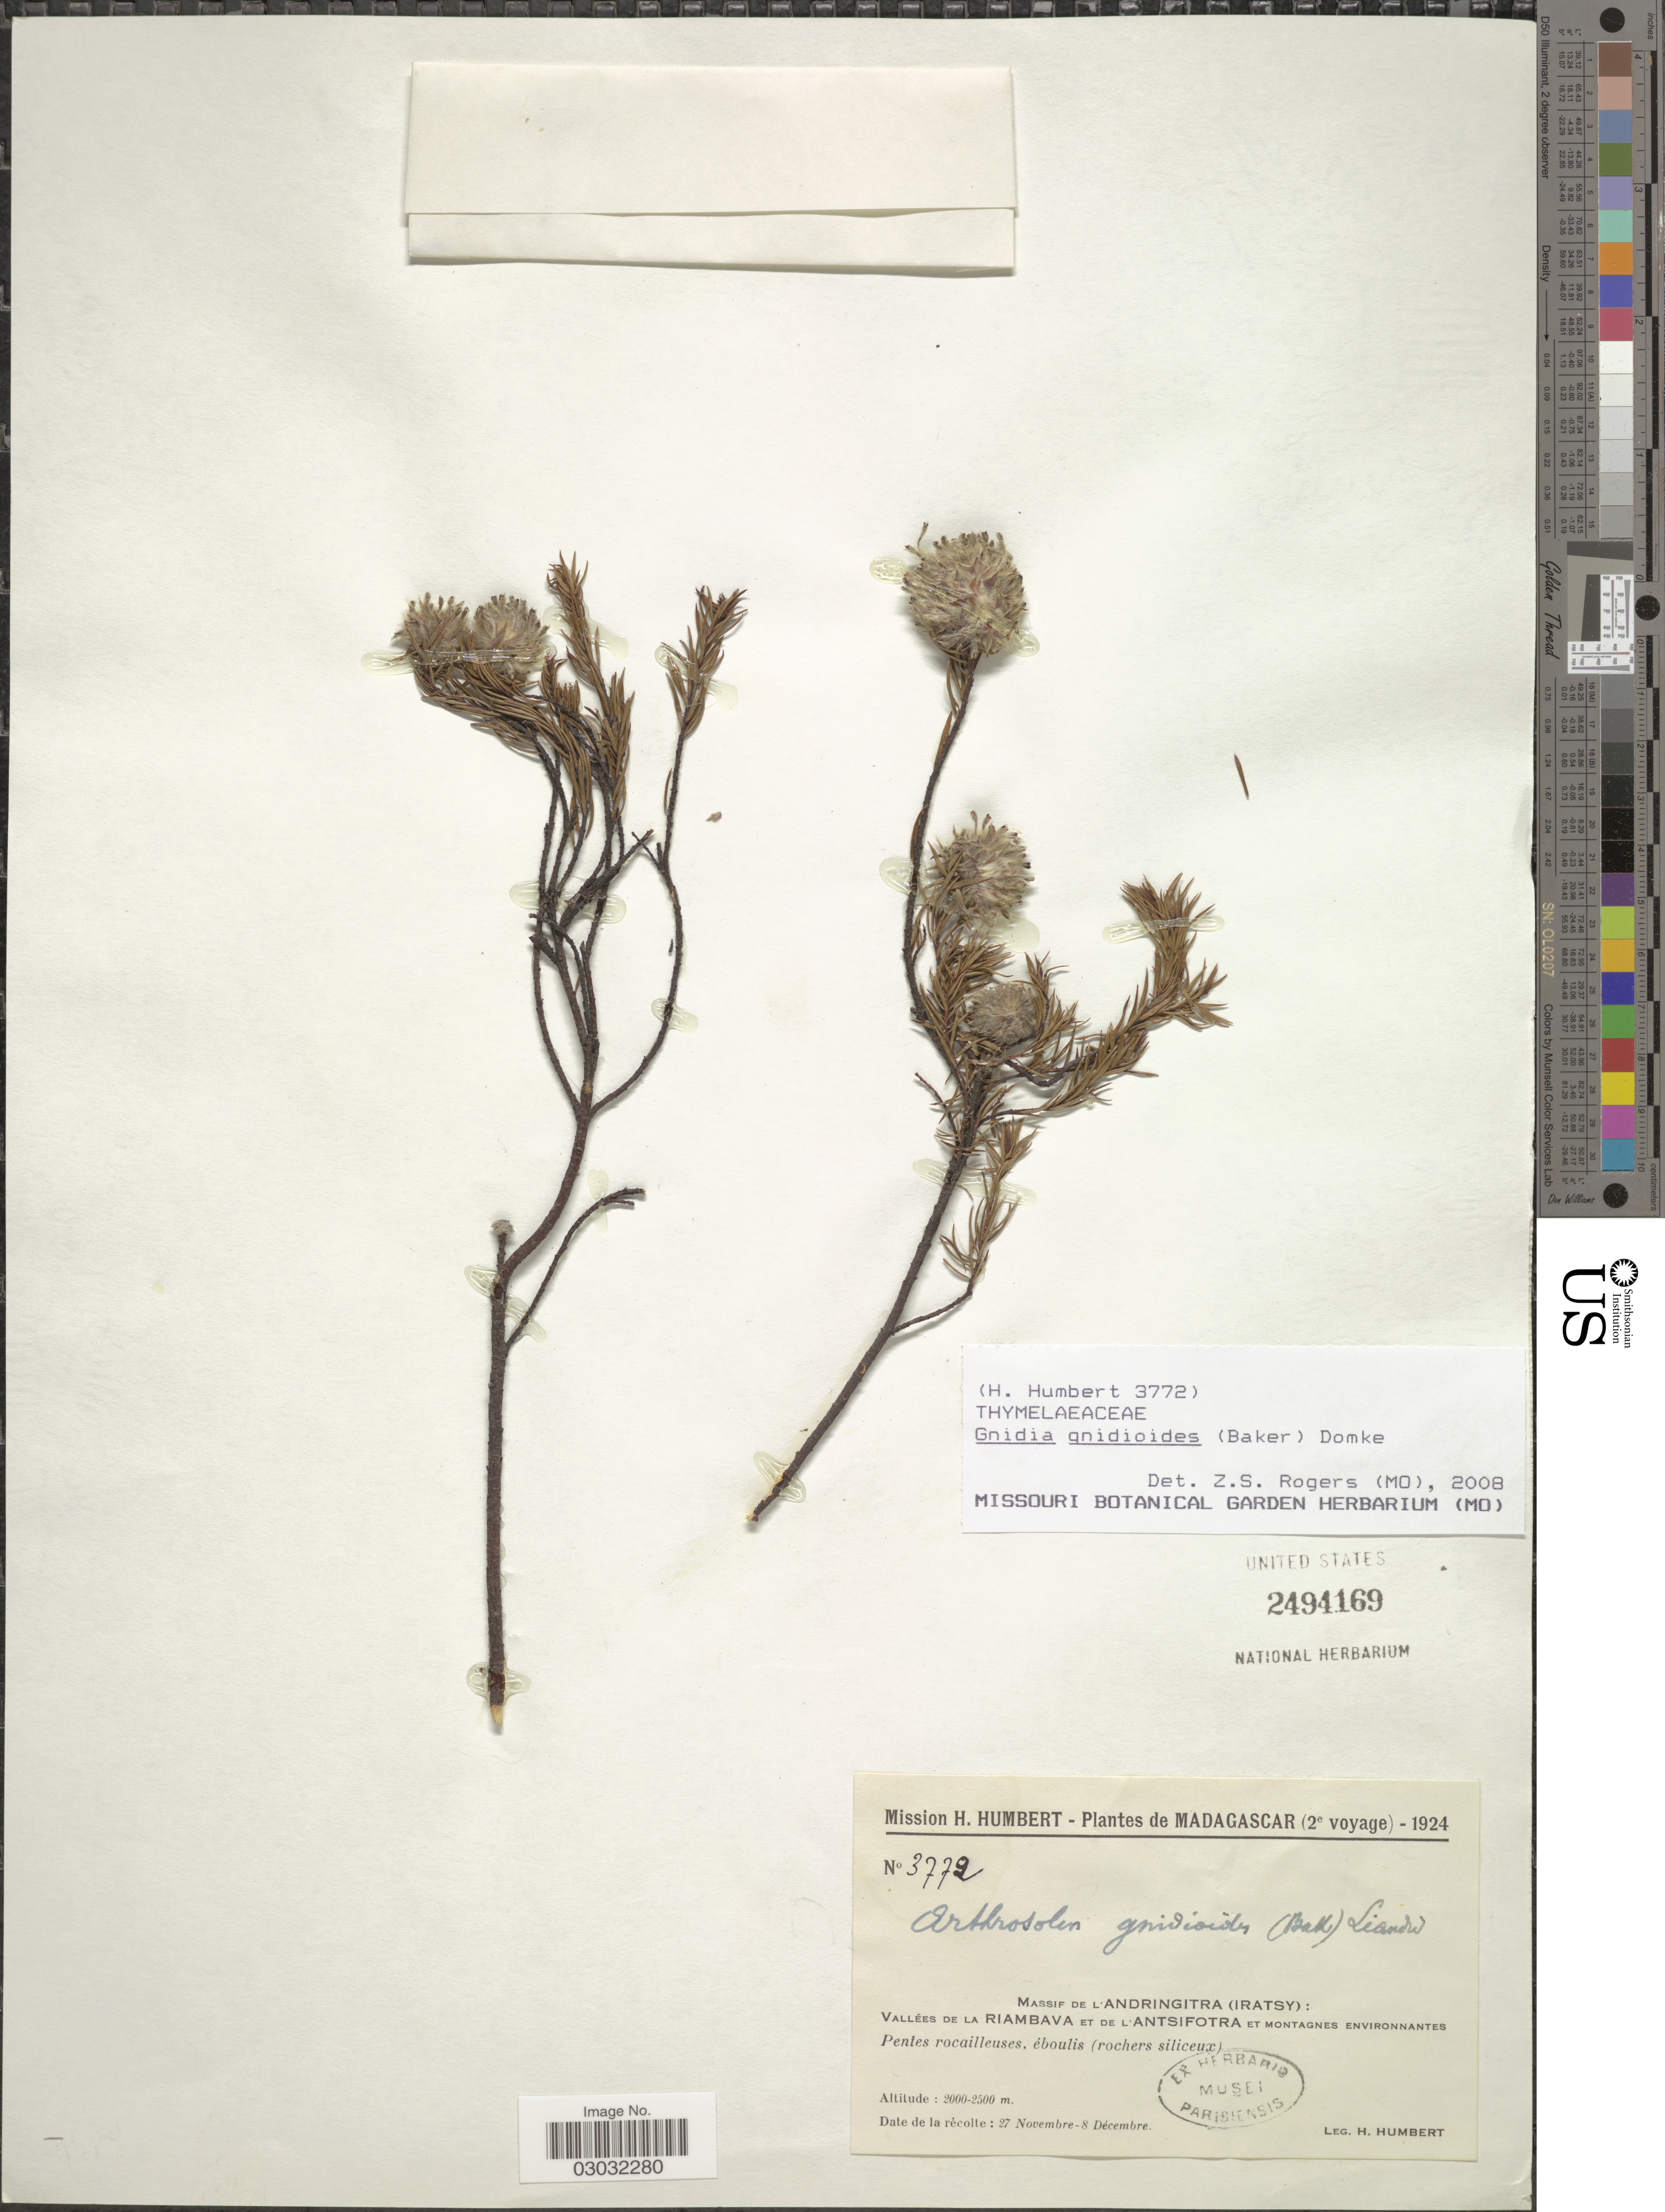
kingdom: Plantae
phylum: Tracheophyta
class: Magnoliopsida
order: Malvales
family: Thymelaeaceae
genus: Lasiosiphon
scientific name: Lasiosiphon gnidioides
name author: (Baker) Boatwr. & J.C. Manning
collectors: H. Humbert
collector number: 3772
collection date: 1924-11-27/1924-12-08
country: Madagascar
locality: Massif de l'Andringitra (Iratsy): Vallées de la Riambava et de l'Antsifotra et montagnes environnantes.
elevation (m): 2000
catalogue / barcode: US 2494169